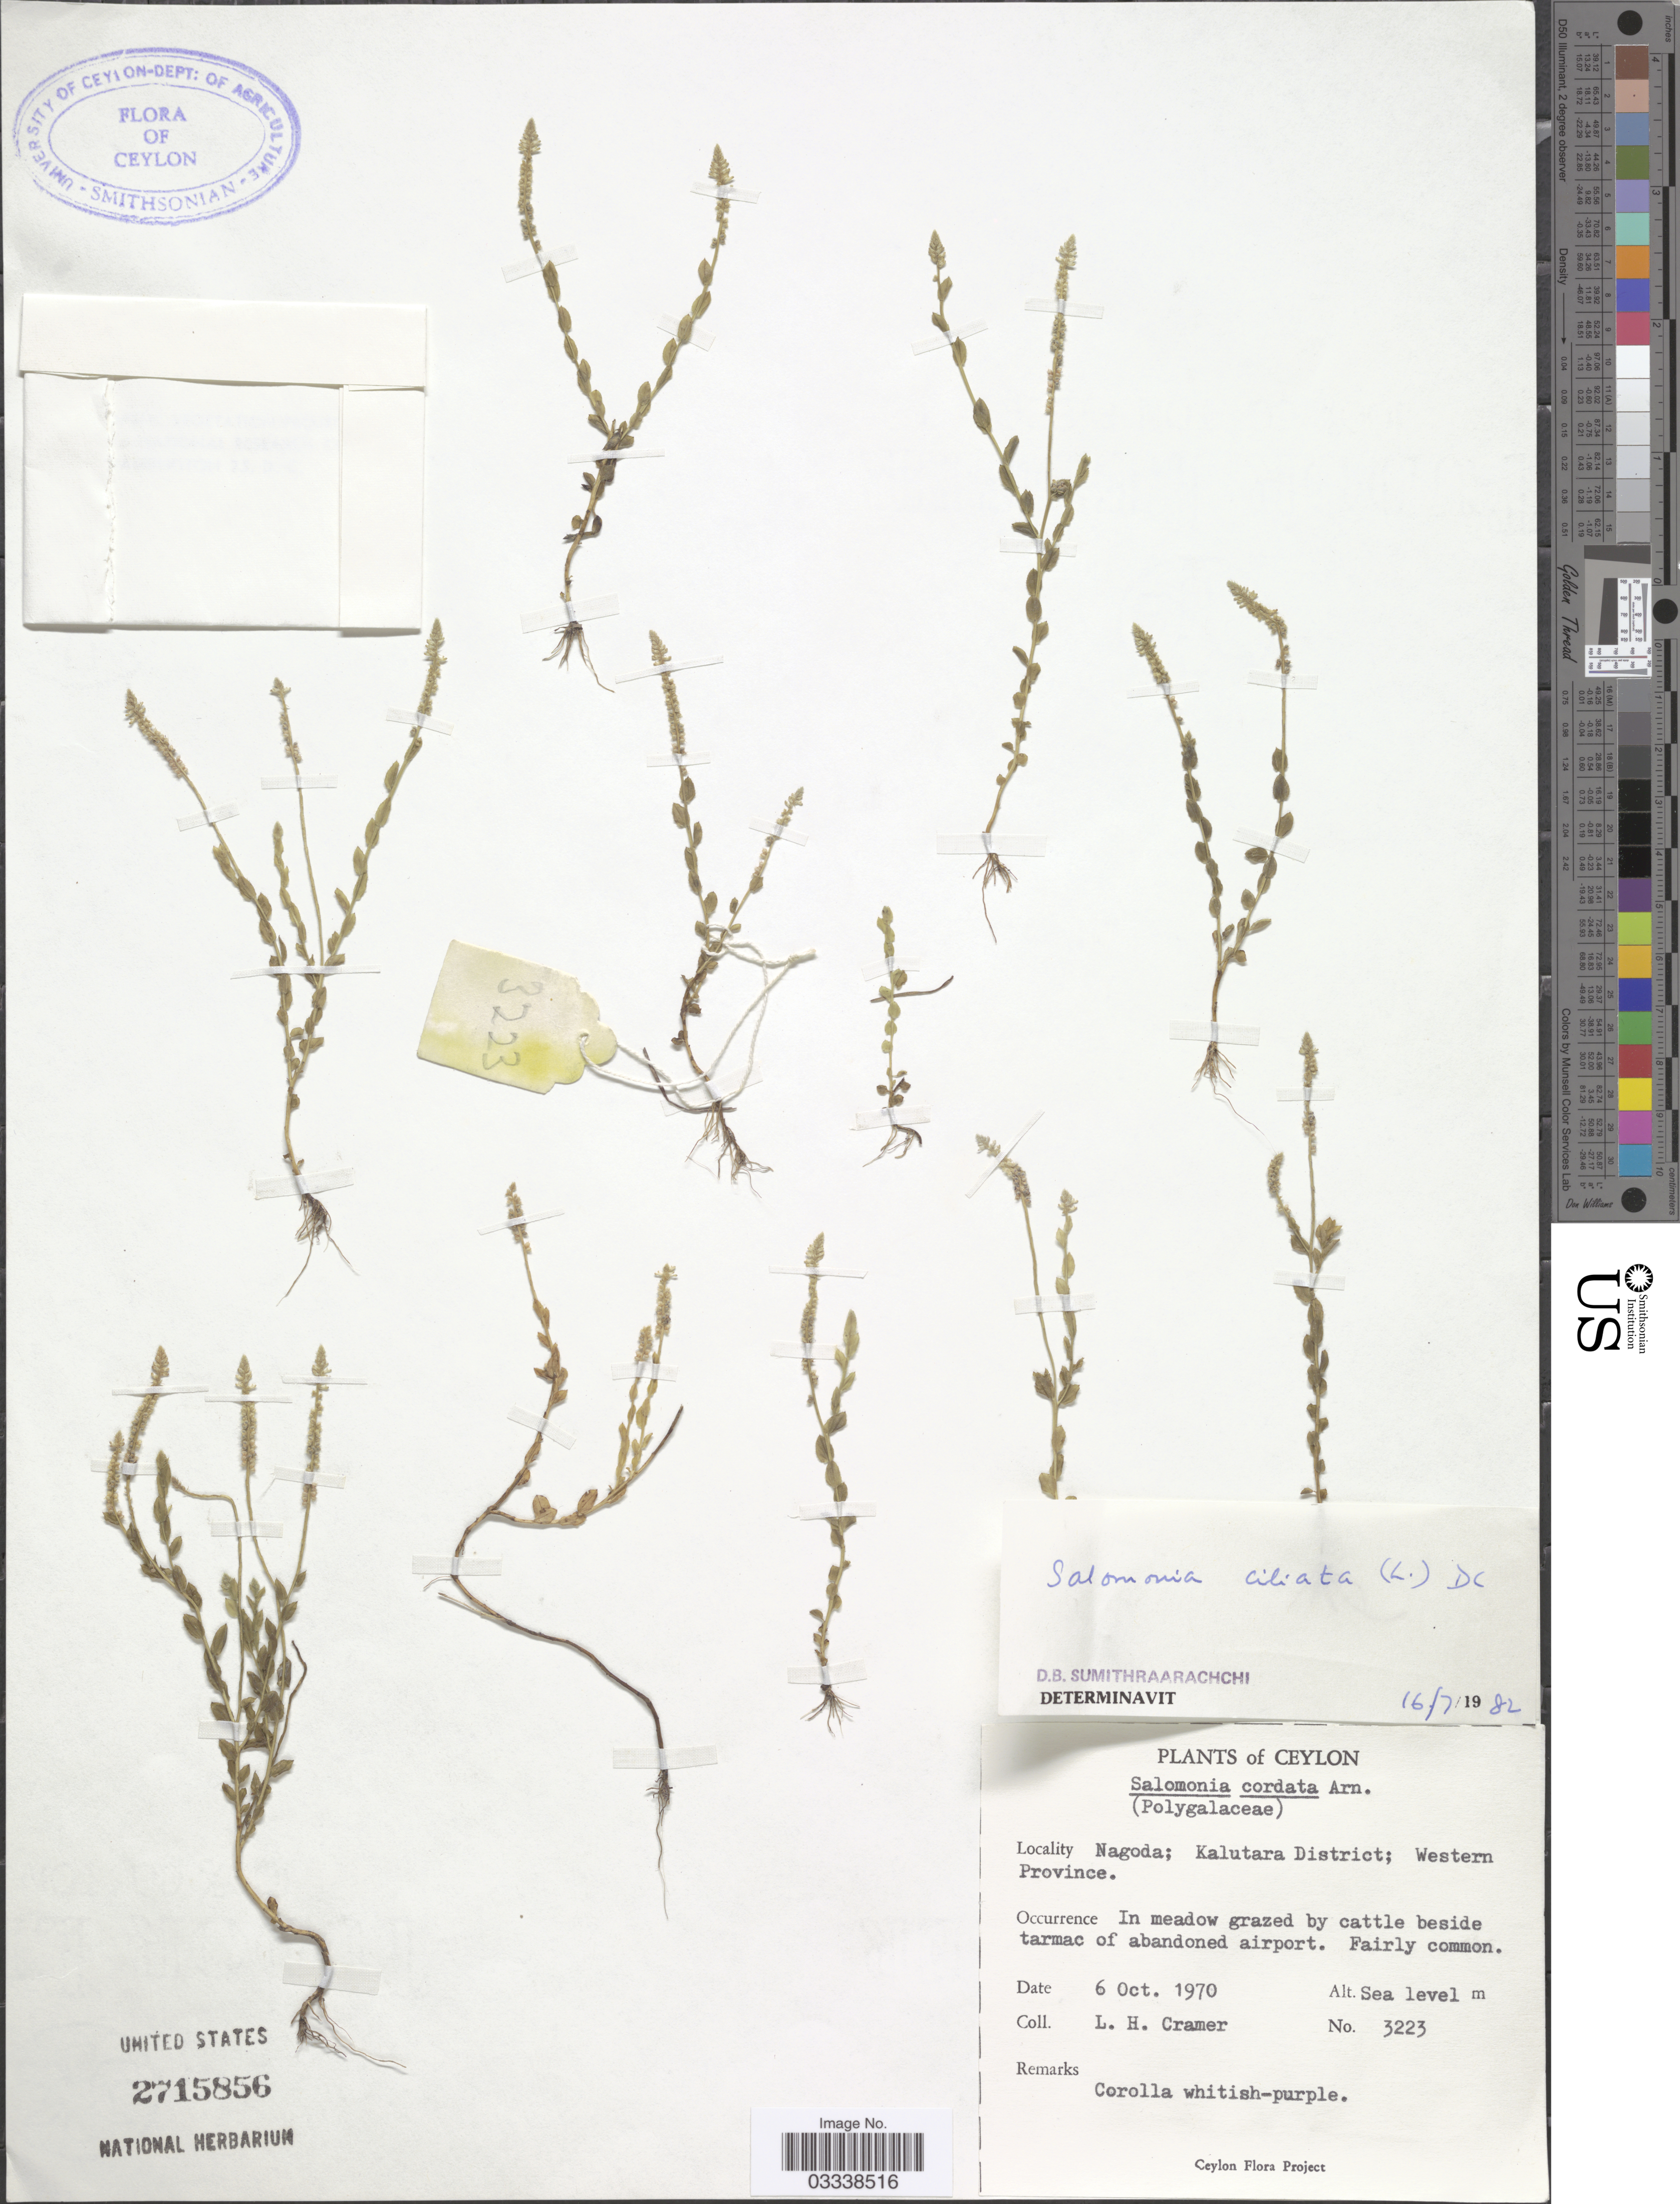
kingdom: Plantae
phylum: Tracheophyta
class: Magnoliopsida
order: Fabales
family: Polygalaceae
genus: Salomonia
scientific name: Salomonia ciliata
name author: (L.) DC.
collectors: L. H. Cramer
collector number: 3223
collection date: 1970-10-06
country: Sri Lanka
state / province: Western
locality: Ceylon, Nagoda; Kalutara District; Western Province.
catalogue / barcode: US 2715856